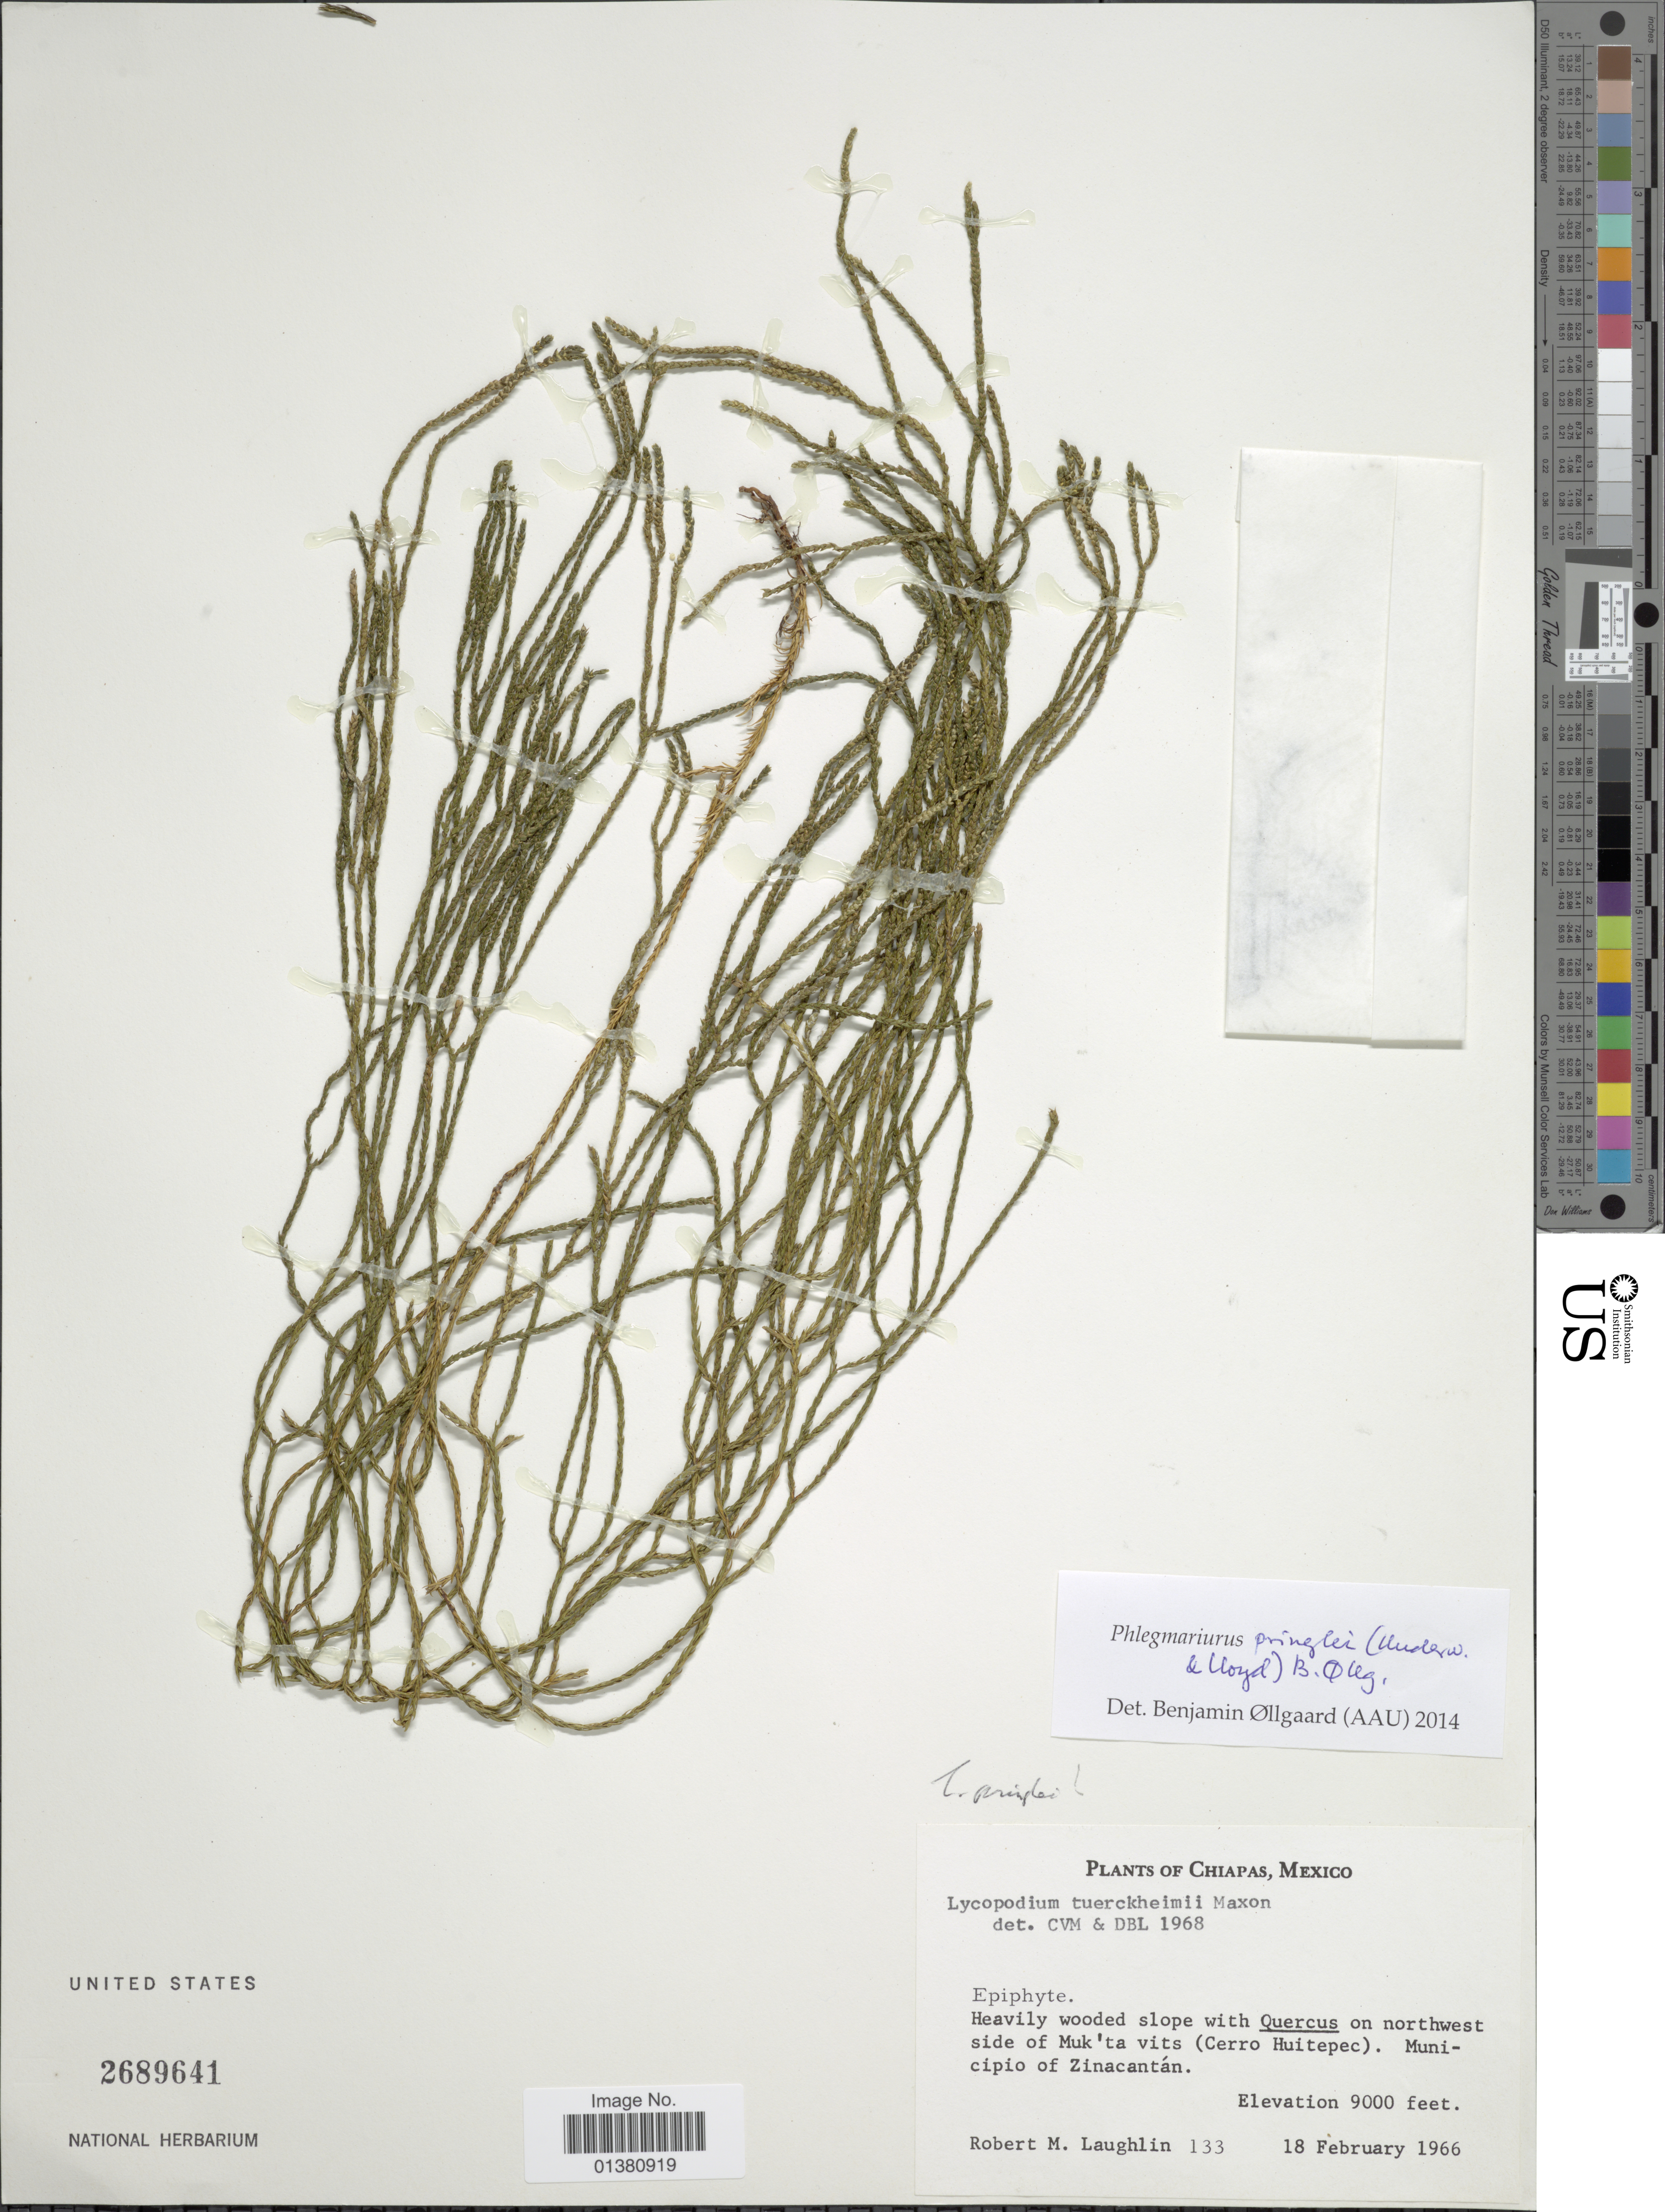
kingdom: Plantae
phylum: Tracheophyta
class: Lycopodiopsida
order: Lycopodiales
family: Lycopodiaceae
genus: Phlegmariurus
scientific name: Phlegmariurus pringlei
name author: (Underw. & F.E. Lloyd) B. Øllg.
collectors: R. M. Laughlin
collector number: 133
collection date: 1966-02-18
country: Mexico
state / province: Chiapas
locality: On northwest side of Muk'ta vits (Cerro Huitepec). Municipio of Zinacantán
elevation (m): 2743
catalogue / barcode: US 2689641